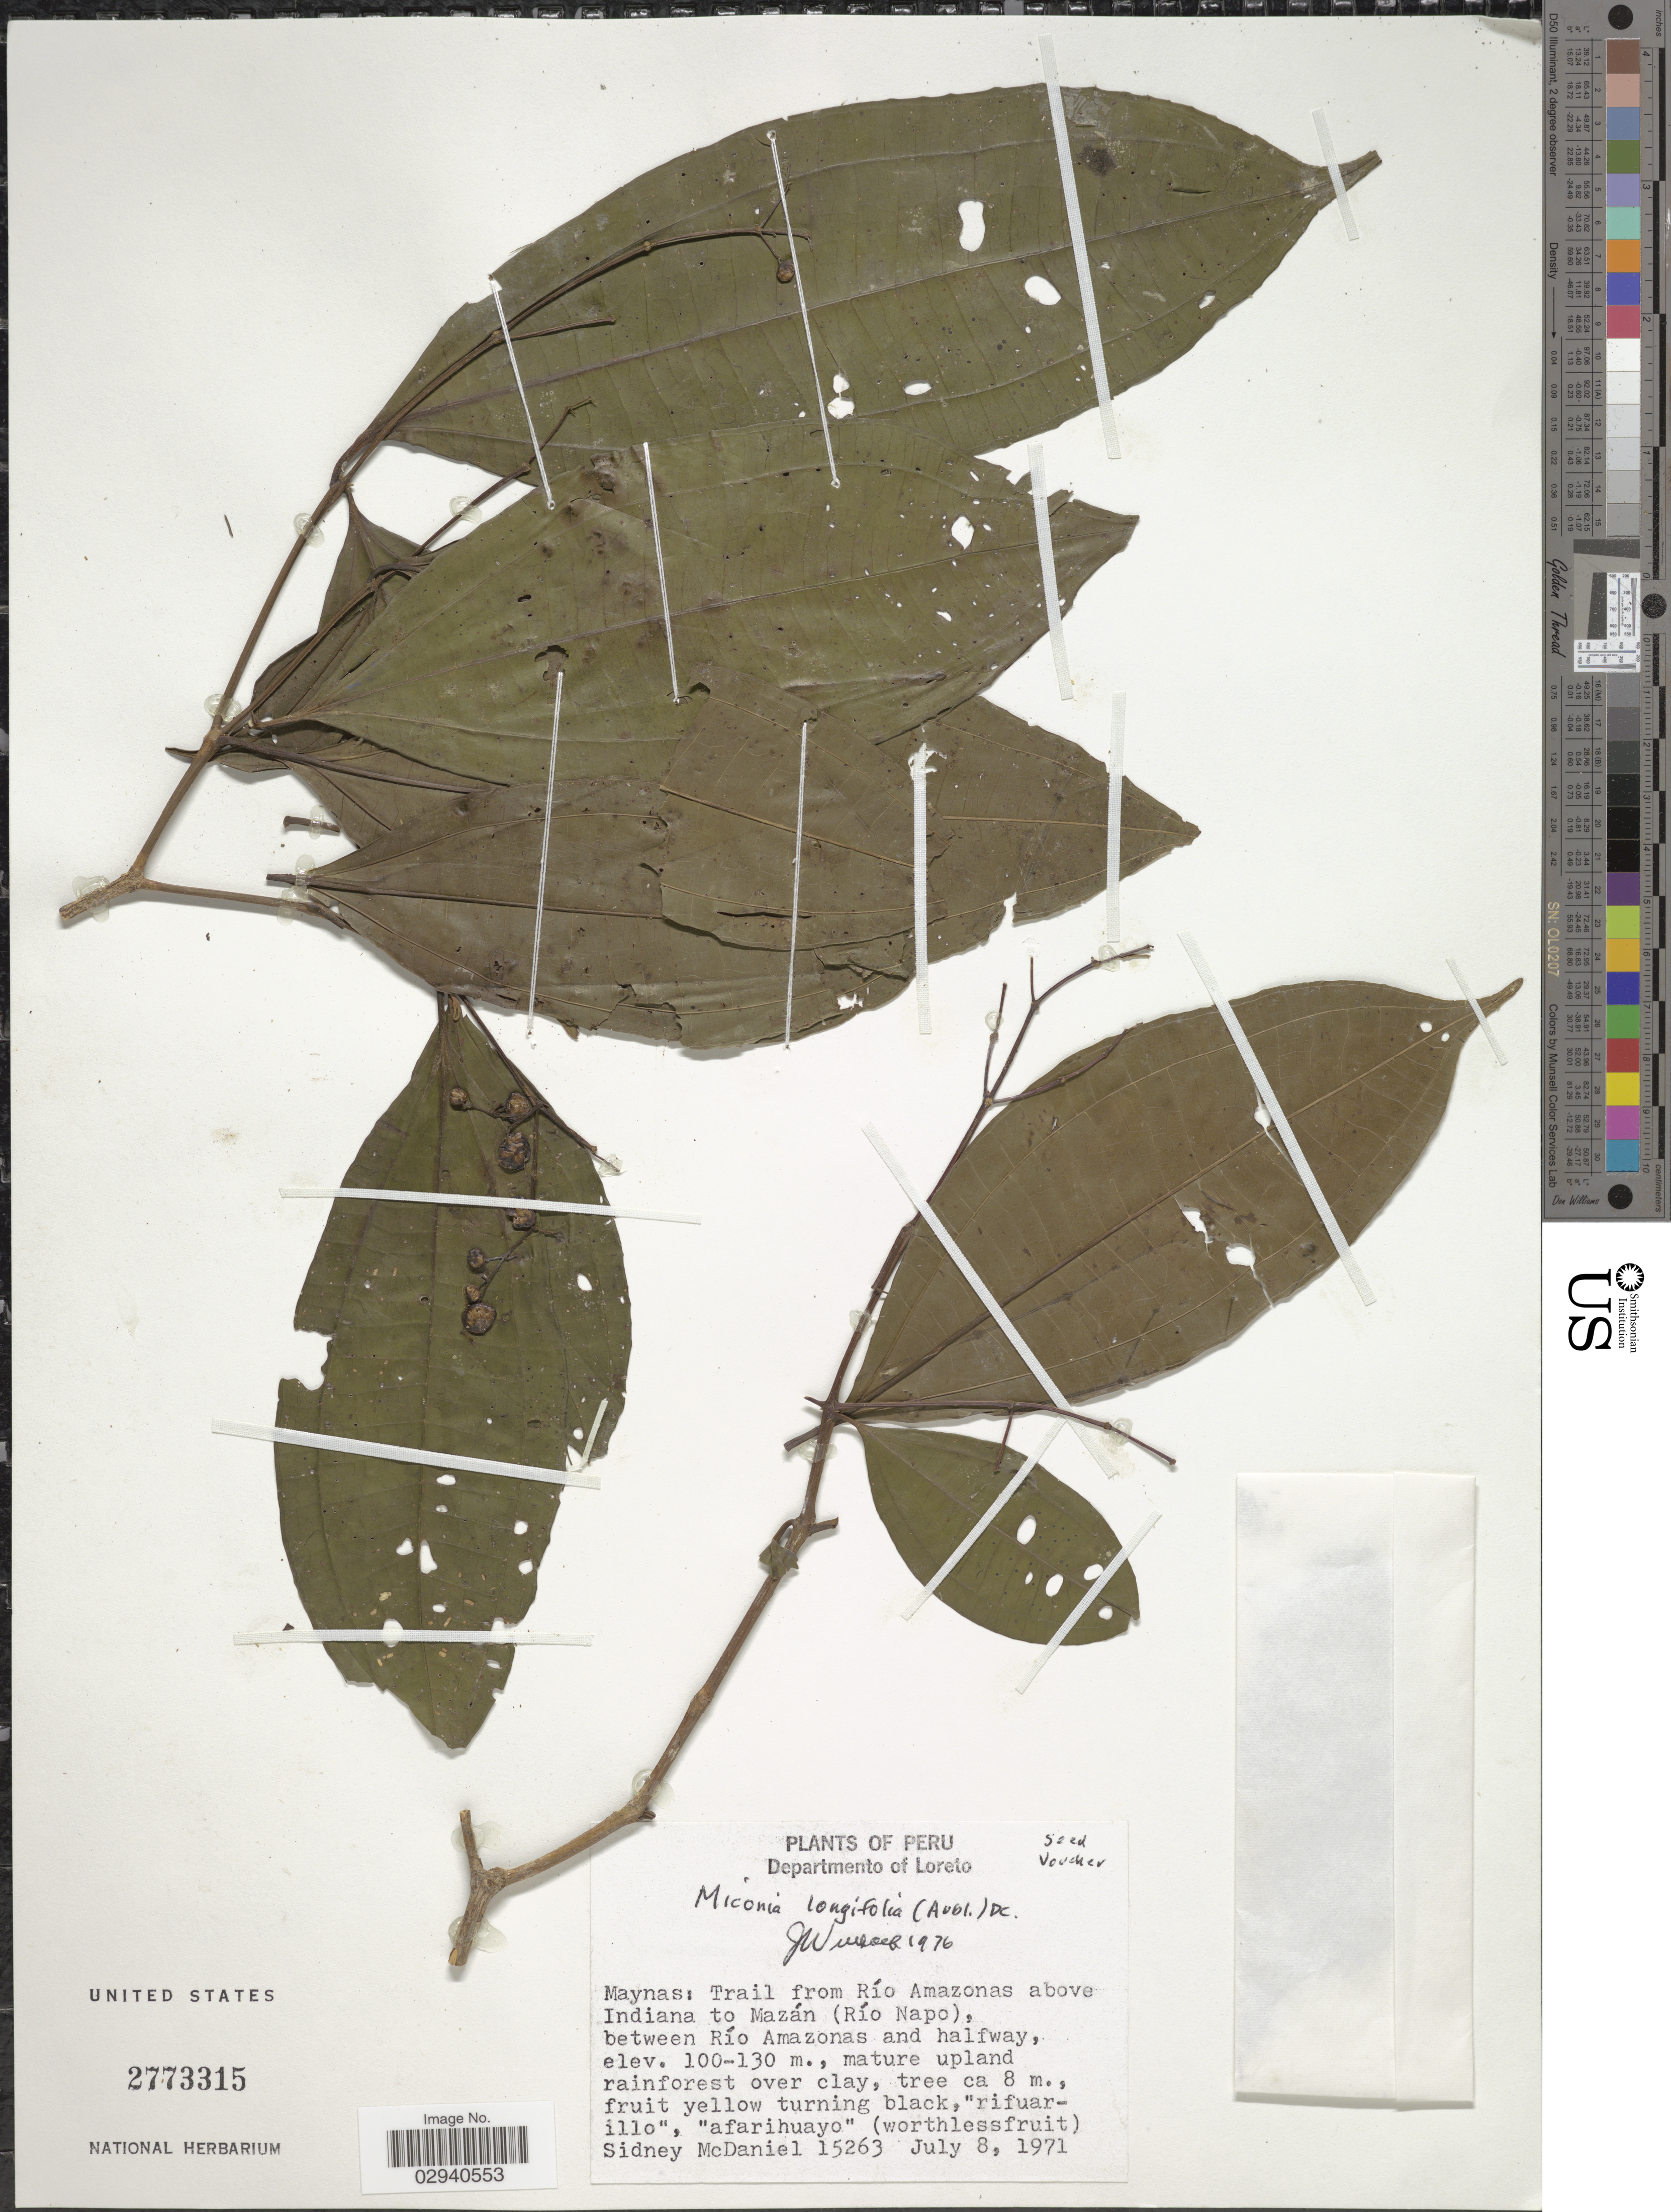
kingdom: Plantae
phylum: Tracheophyta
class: Magnoliopsida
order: Myrtales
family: Melastomataceae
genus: Miconia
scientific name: Miconia longifolia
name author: (Aubl.) DC.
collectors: S. McDaniel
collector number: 15263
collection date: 1971-07-08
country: Peru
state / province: Loreto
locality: Departmento of Loreto. Maynas: Trail from Río Amazonas above Indiana to Mazán (Río Napo), between Río Amazonas and halfway.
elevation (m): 100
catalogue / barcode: US 2773315